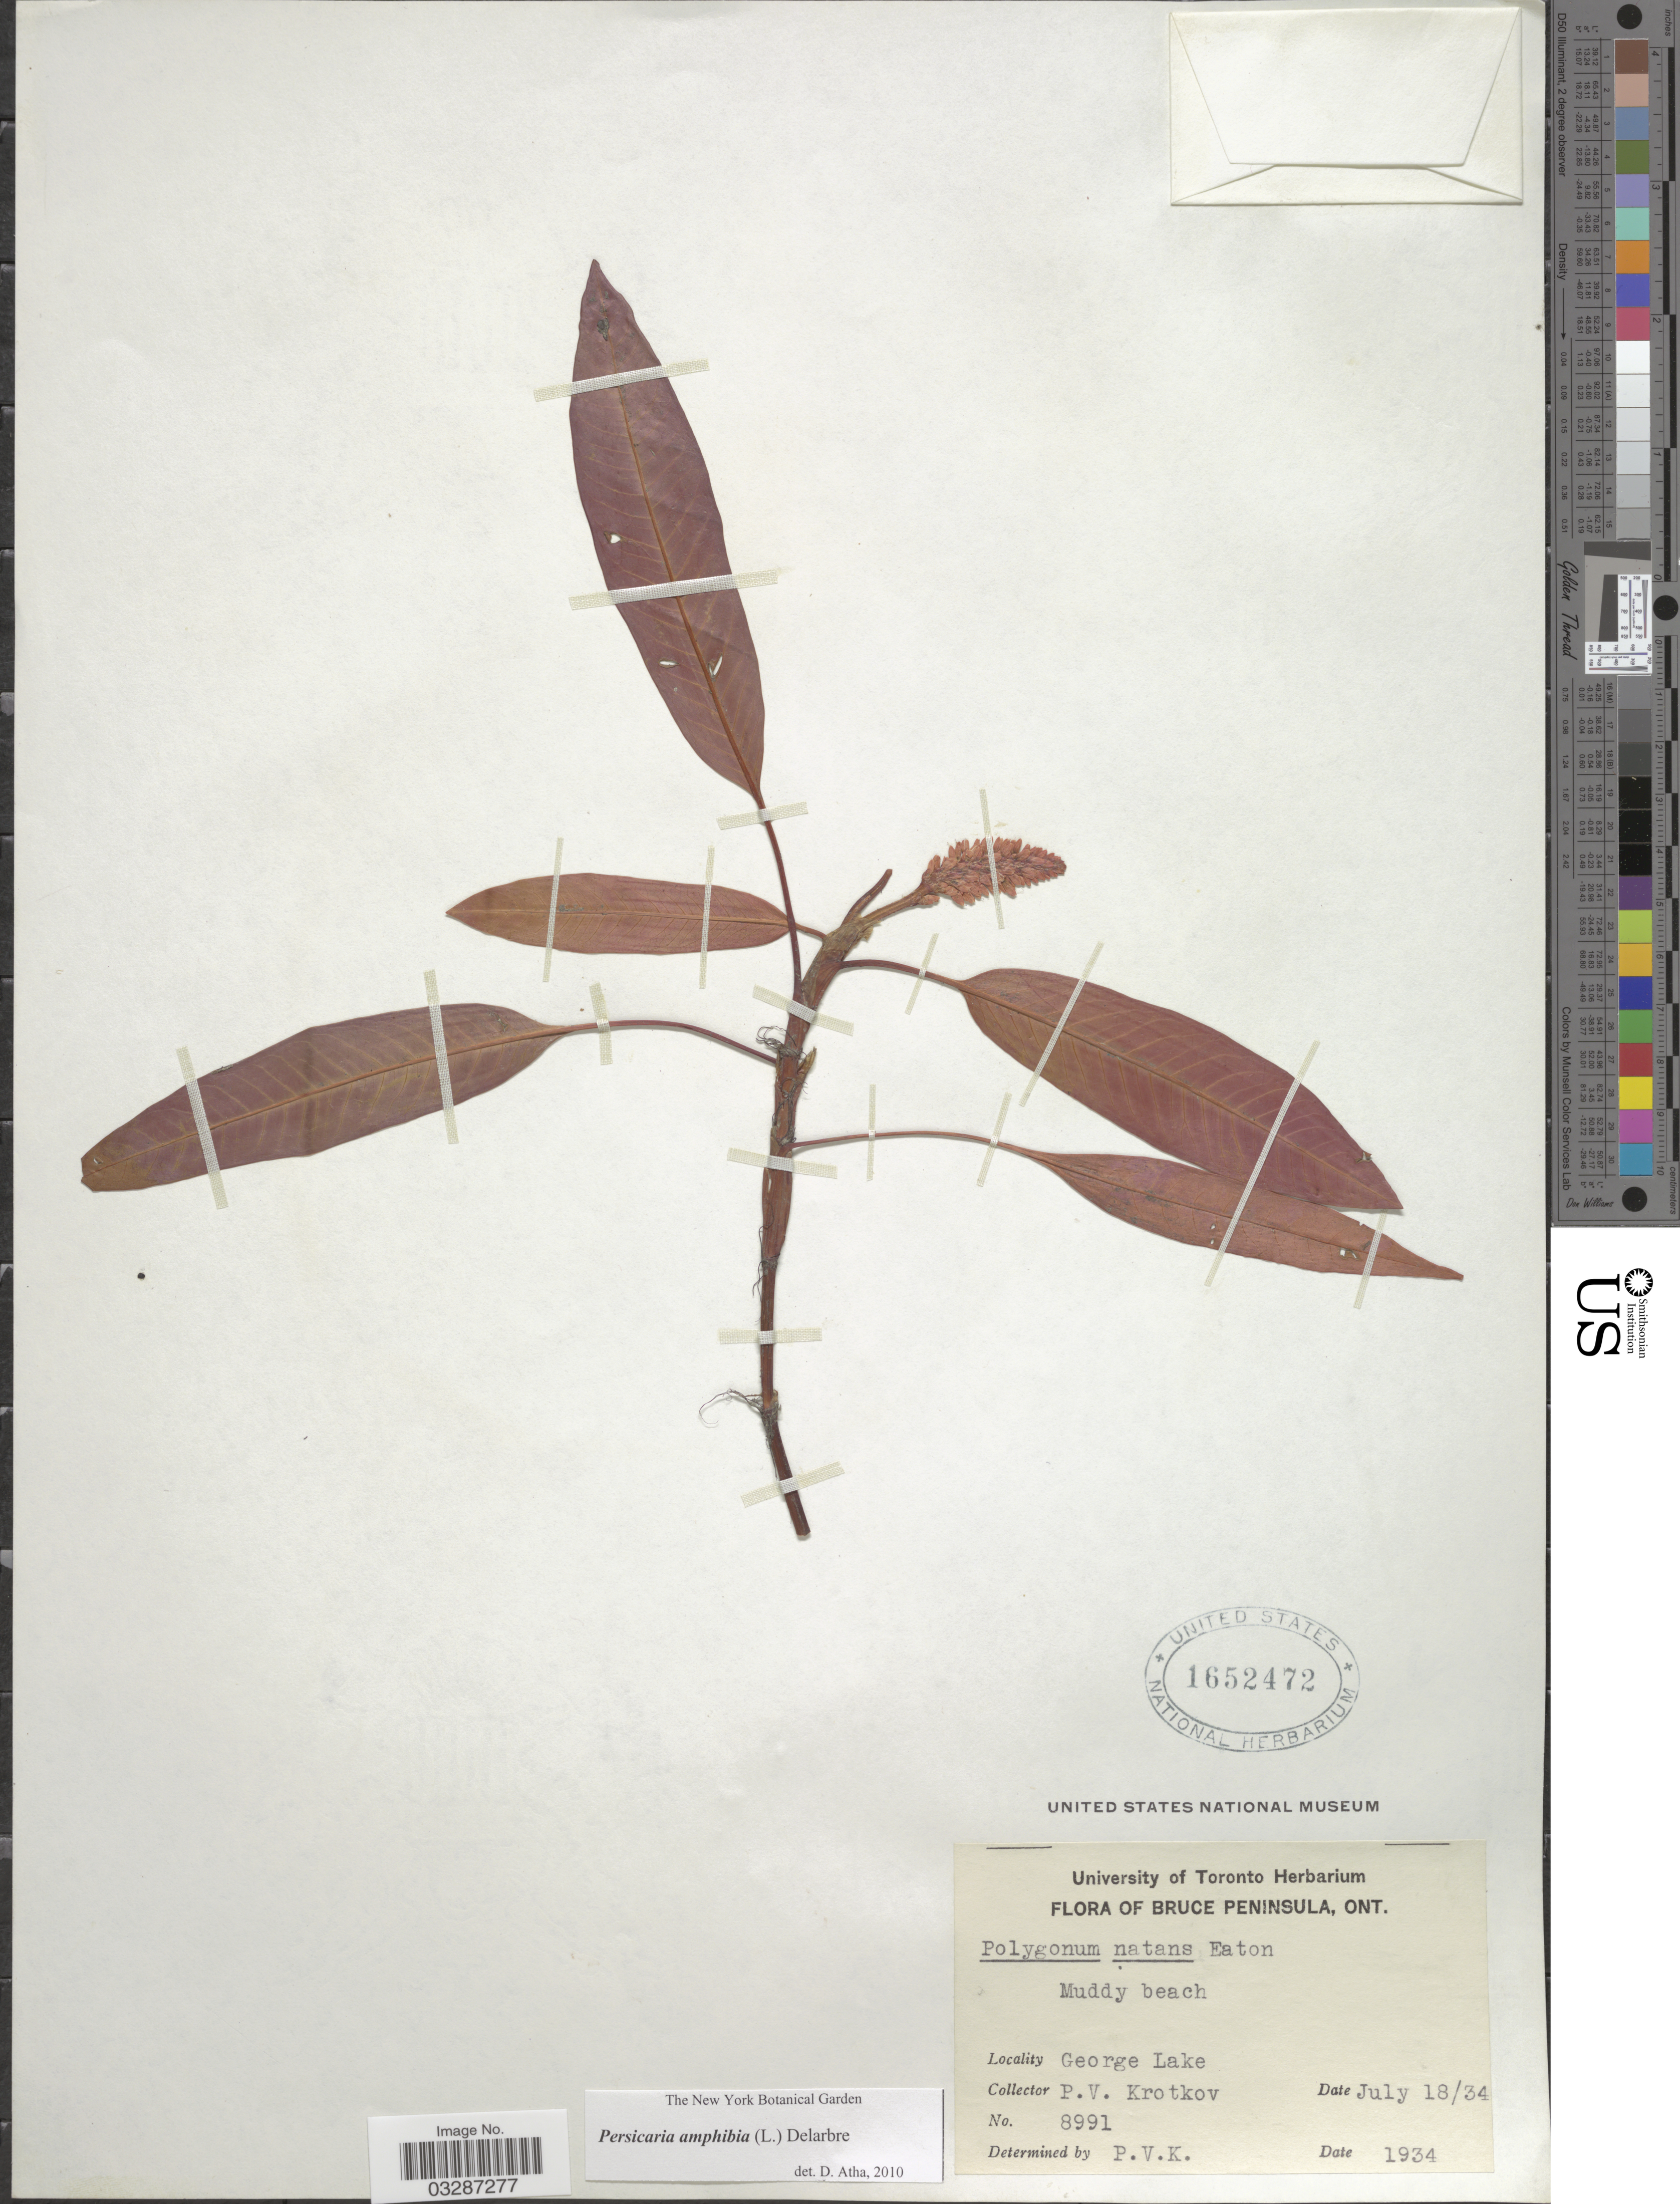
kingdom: Plantae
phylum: Tracheophyta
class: Magnoliopsida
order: Caryophyllales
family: Polygonaceae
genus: Persicaria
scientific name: Persicaria amphibia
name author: (L.) Delarbre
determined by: Atha, D. E.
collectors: P. V. Krotkov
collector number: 8991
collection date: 1934-07-18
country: Canada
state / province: Ontario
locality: Bruce Peninsula. Muddy beach. George Lake.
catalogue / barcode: US 1652472